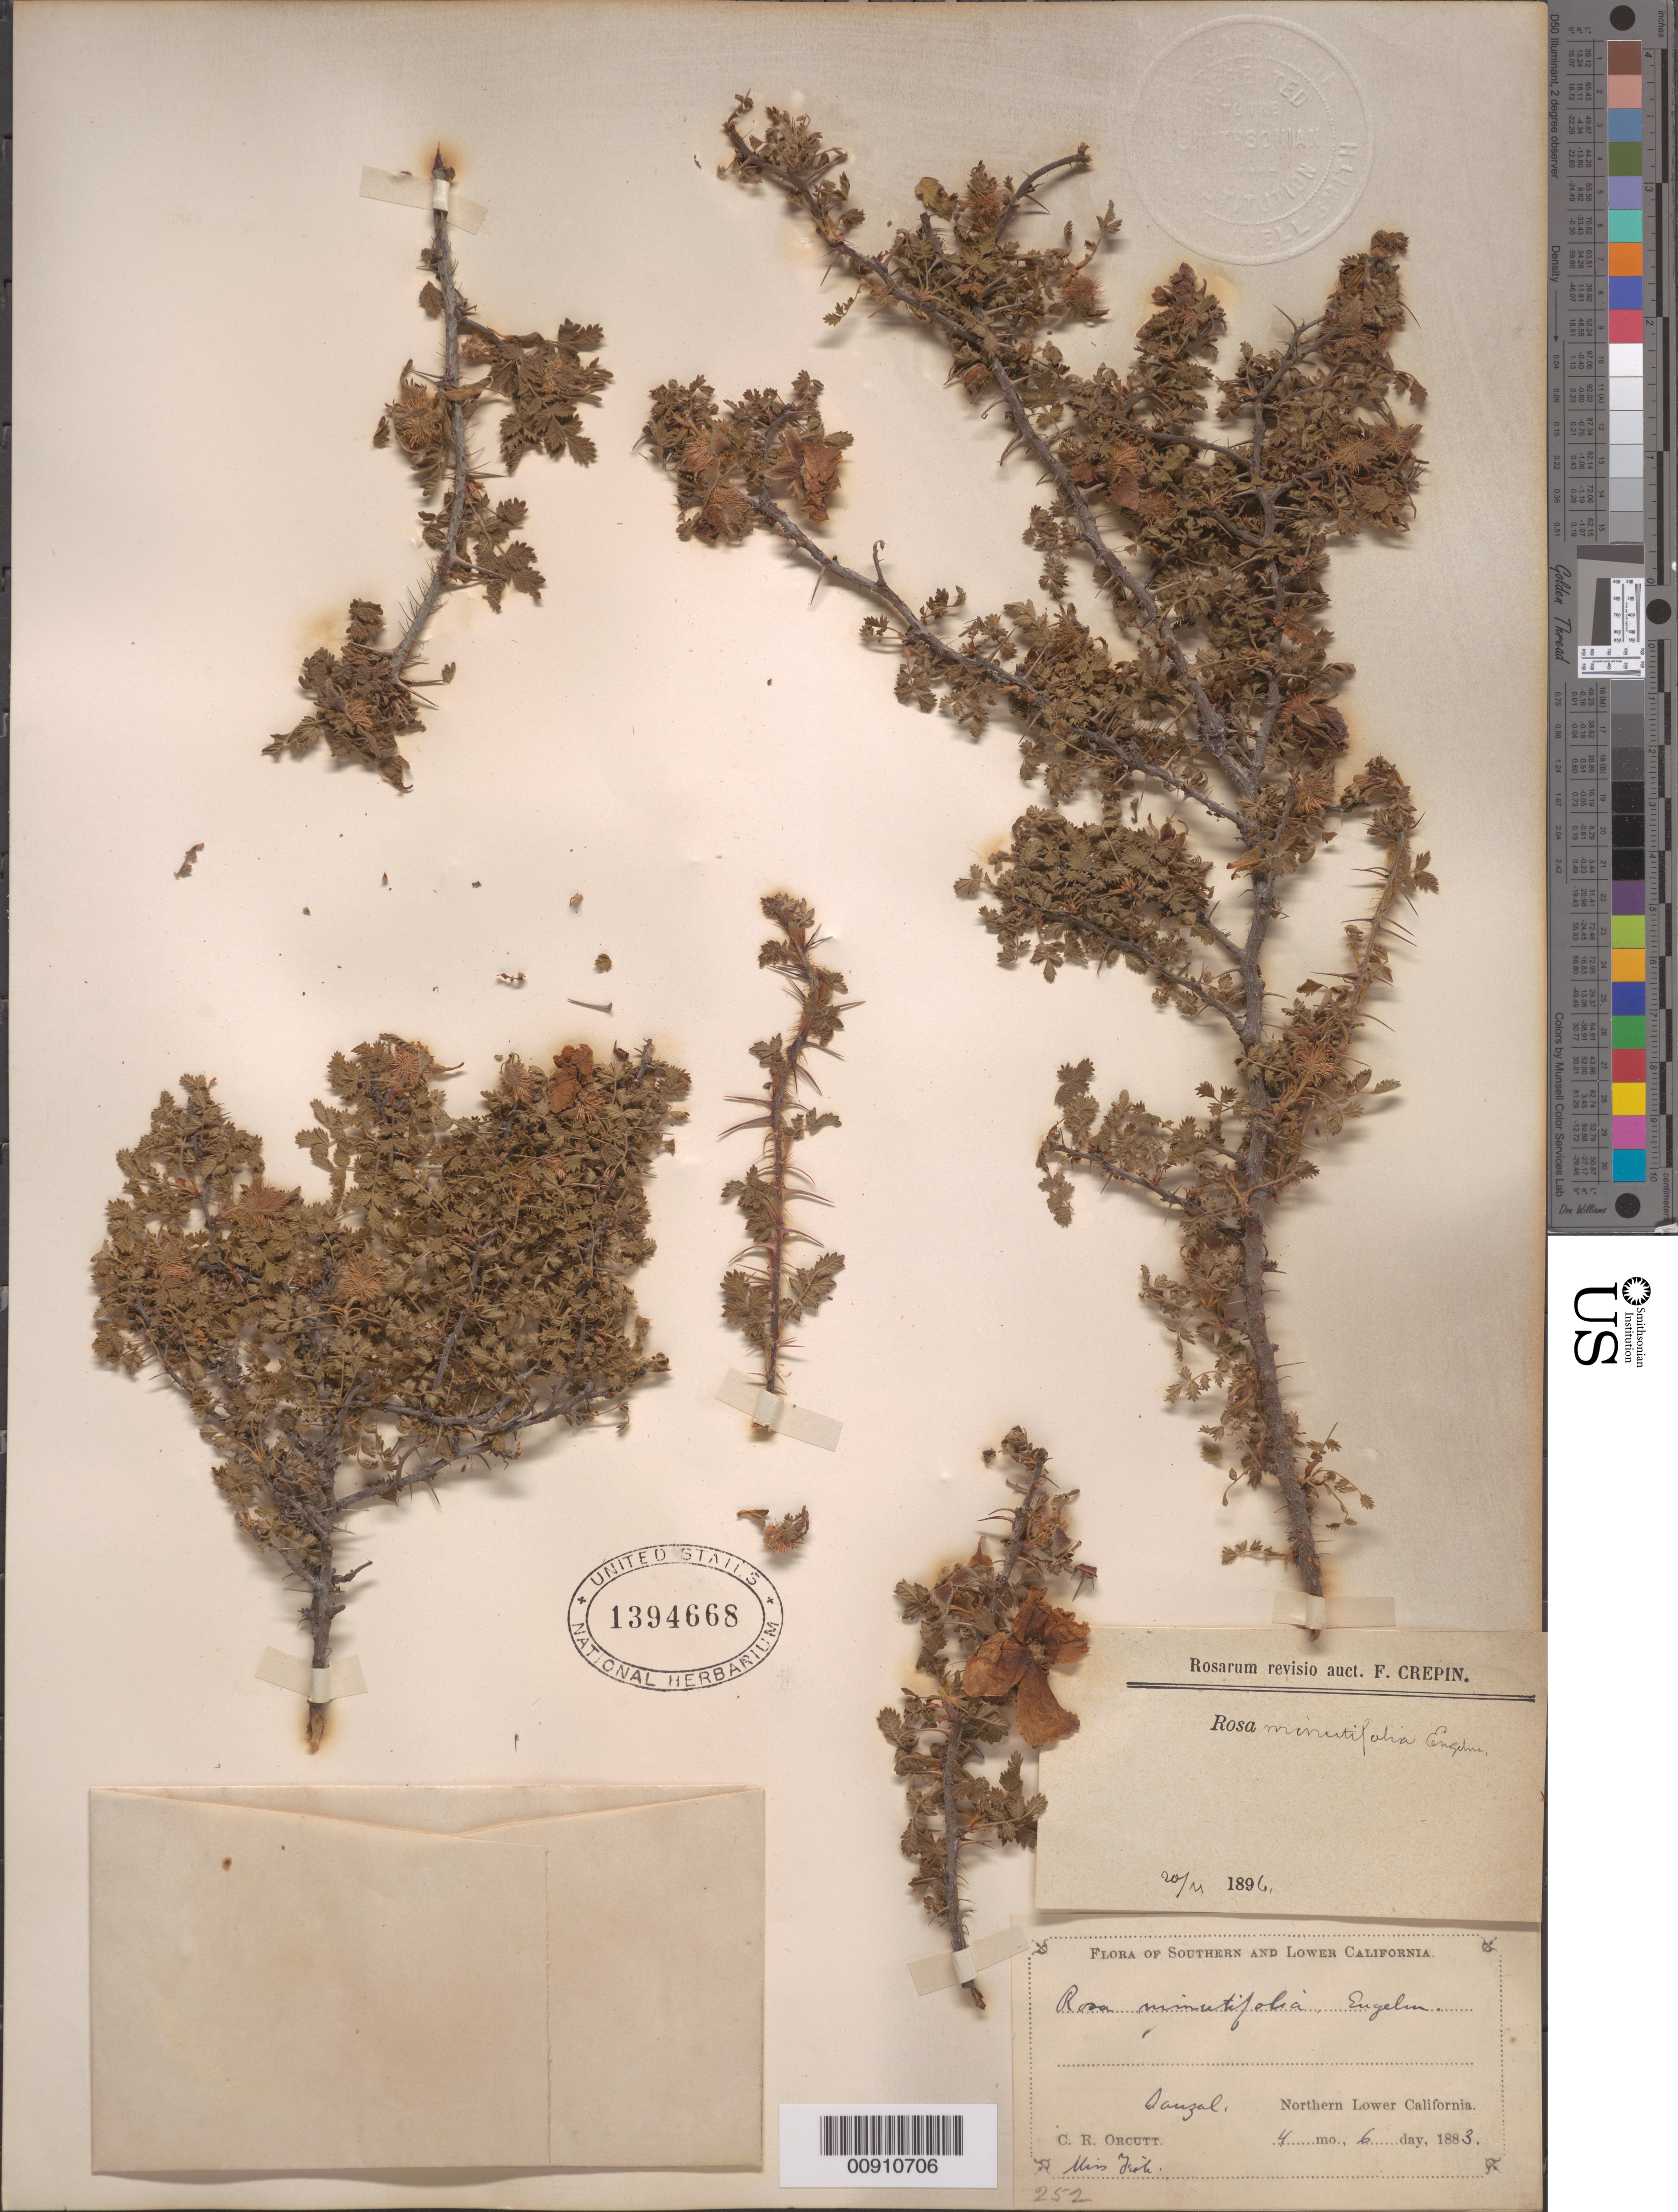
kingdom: Plantae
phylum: Tracheophyta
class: Magnoliopsida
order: Rosales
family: Rosaceae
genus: Rosa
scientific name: Rosa minutifolia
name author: Engelm. in Parry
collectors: C. R. Orcutt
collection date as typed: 06 Apr 1883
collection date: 1883-04-06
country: Mexico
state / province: Baja California Norte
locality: Sauzal, Northern Lower California.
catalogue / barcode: US 1394668